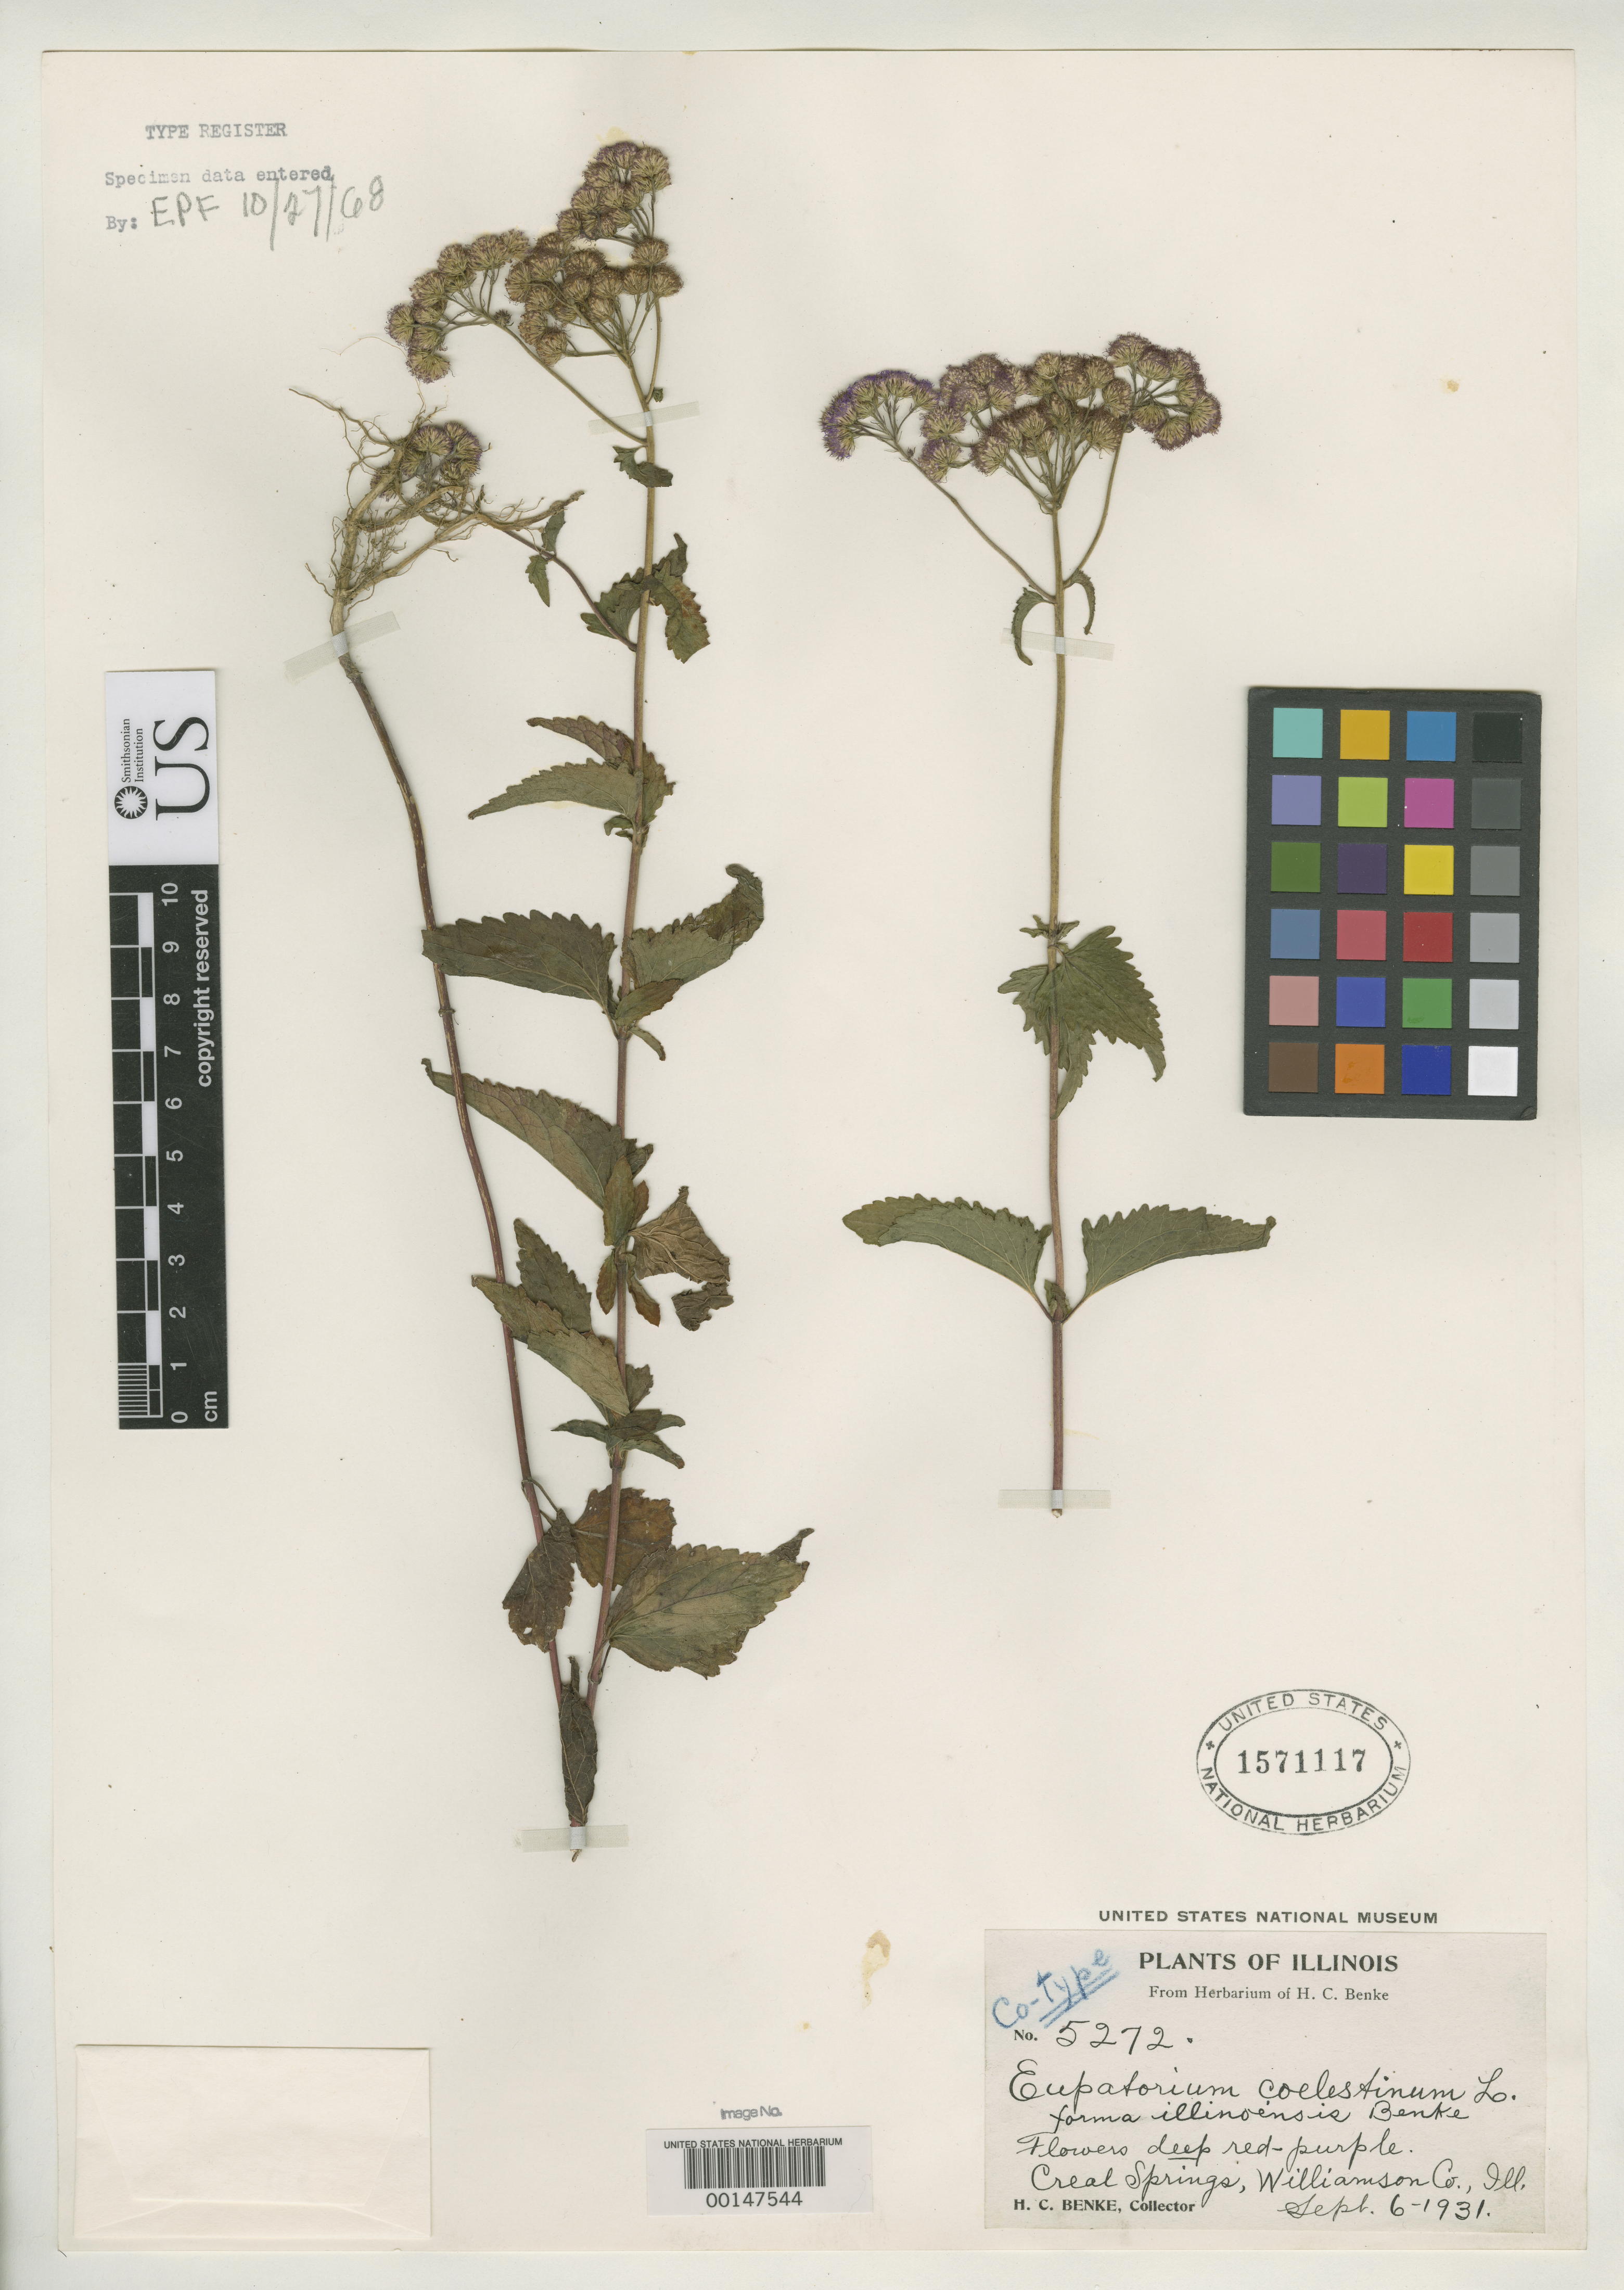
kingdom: Plantae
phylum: Tracheophyta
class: Magnoliopsida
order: Asterales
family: Asteraceae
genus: Eupatorium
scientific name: Eupatorium coelestinum f. illinoense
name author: Benke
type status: Isotype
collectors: H. Benke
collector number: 5272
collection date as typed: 06 Sep 1931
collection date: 1931-09-06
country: United States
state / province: Illinois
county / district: Williamson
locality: Creal Springs.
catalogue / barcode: US 1571117